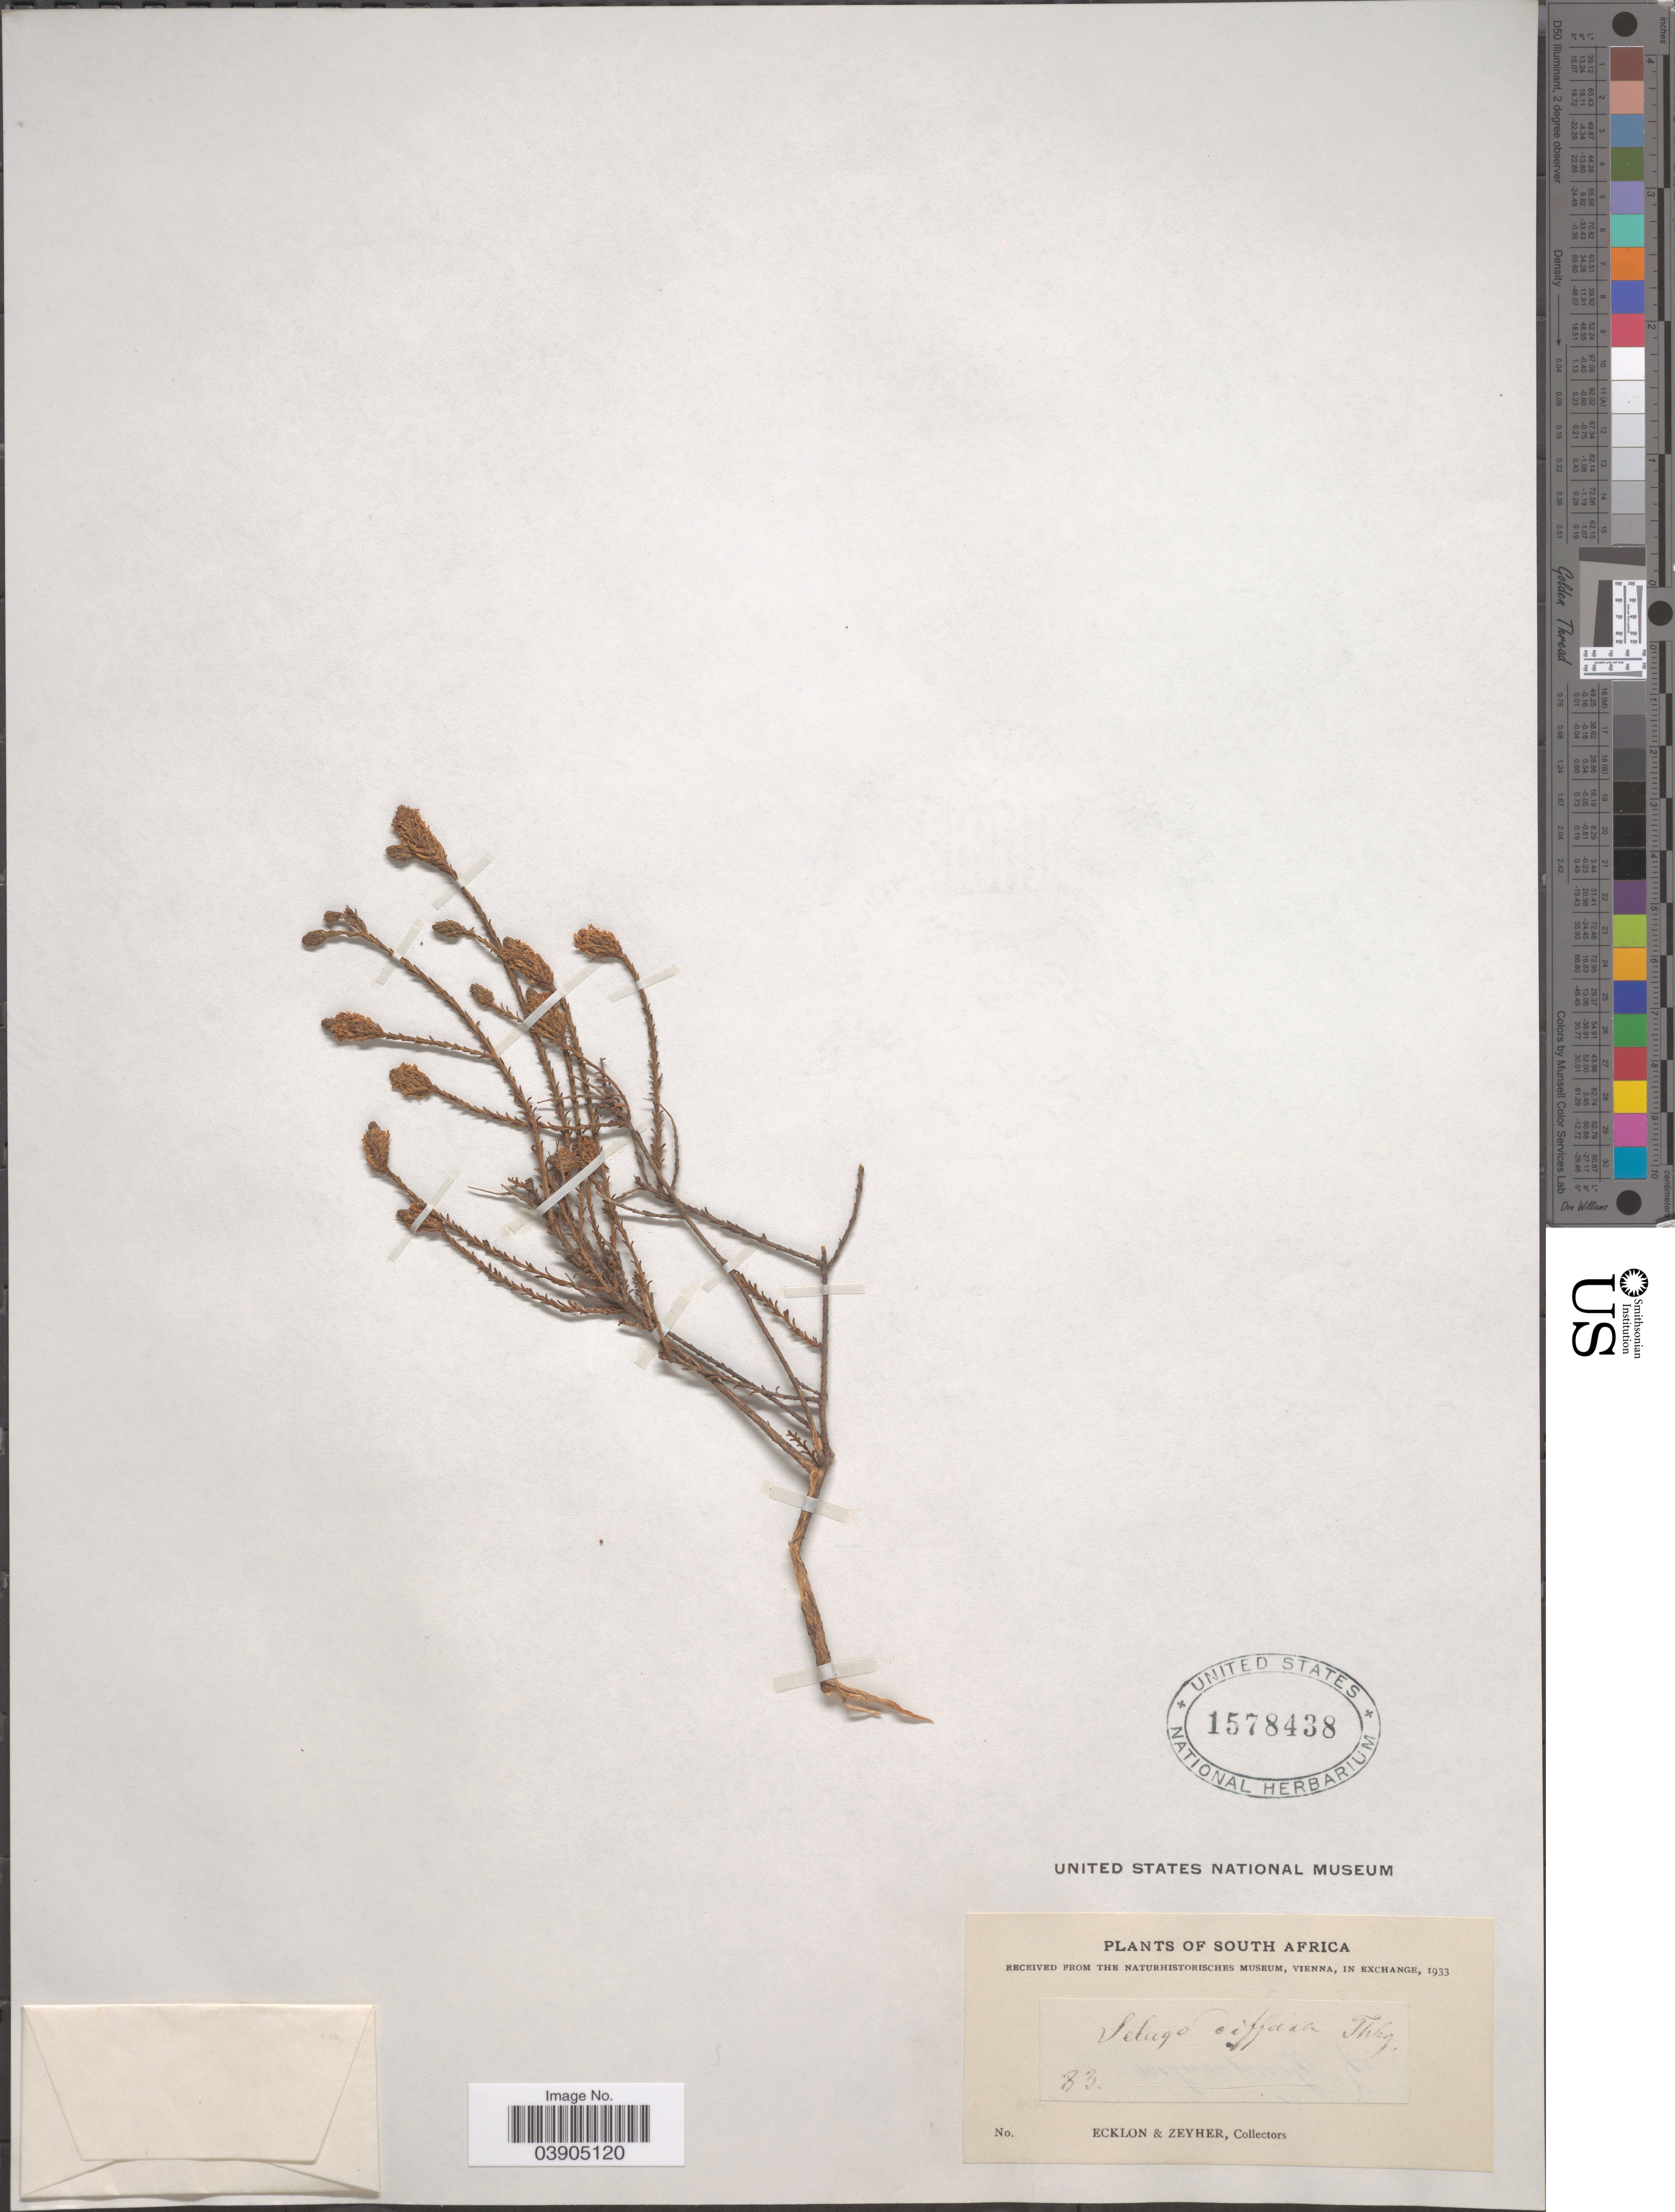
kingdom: Plantae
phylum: Tracheophyta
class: Magnoliopsida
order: Lamiales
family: Scrophulariaceae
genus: Selago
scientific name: Selago diffusa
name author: Thunb.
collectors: -. Ecklon & -. Zeyher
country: South Africa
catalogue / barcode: US 1578438